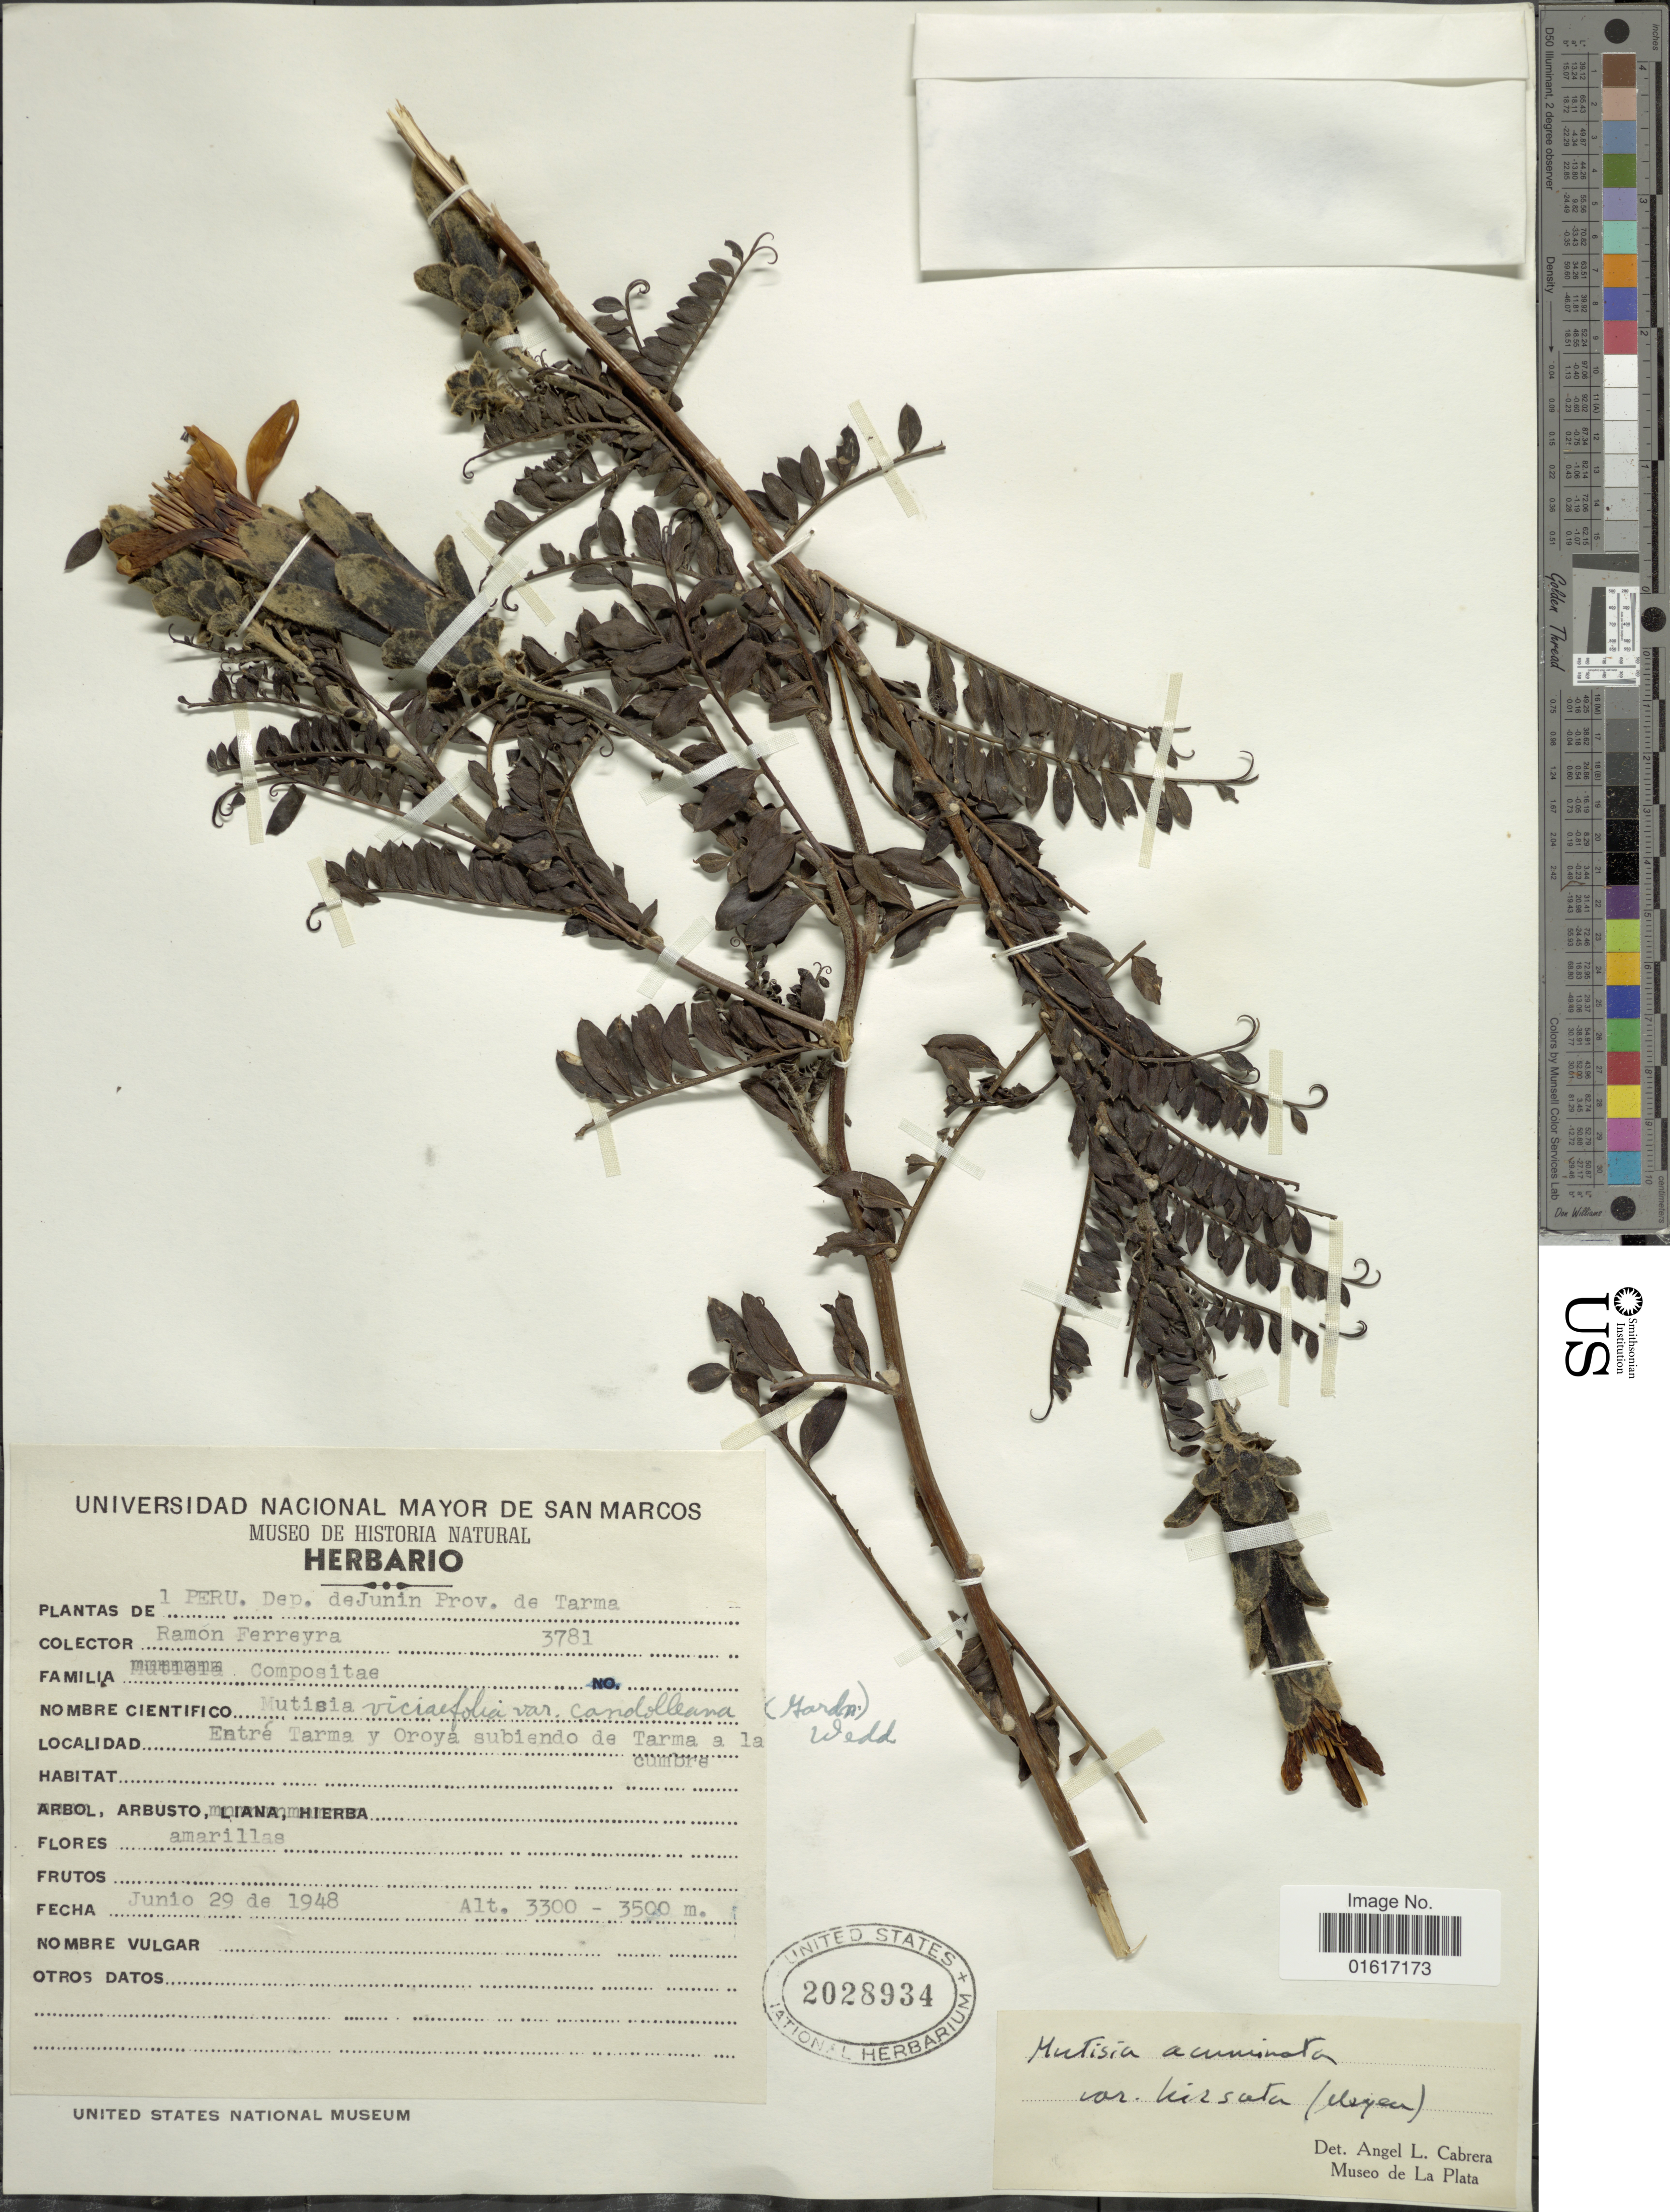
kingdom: Plantae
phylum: Tracheophyta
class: Magnoliopsida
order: Asterales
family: Asteraceae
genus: Mutisia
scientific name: Mutisia acuminata var. hirsuta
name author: (Meyen) Cabrera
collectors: R. A. Ferreyra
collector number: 3781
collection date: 1948-06-29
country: Peru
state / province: Junín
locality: Prov. de Tarma. Entré Tarma y Oroya subiendo de Tarma a la cumbre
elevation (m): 3300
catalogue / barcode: US 2028934